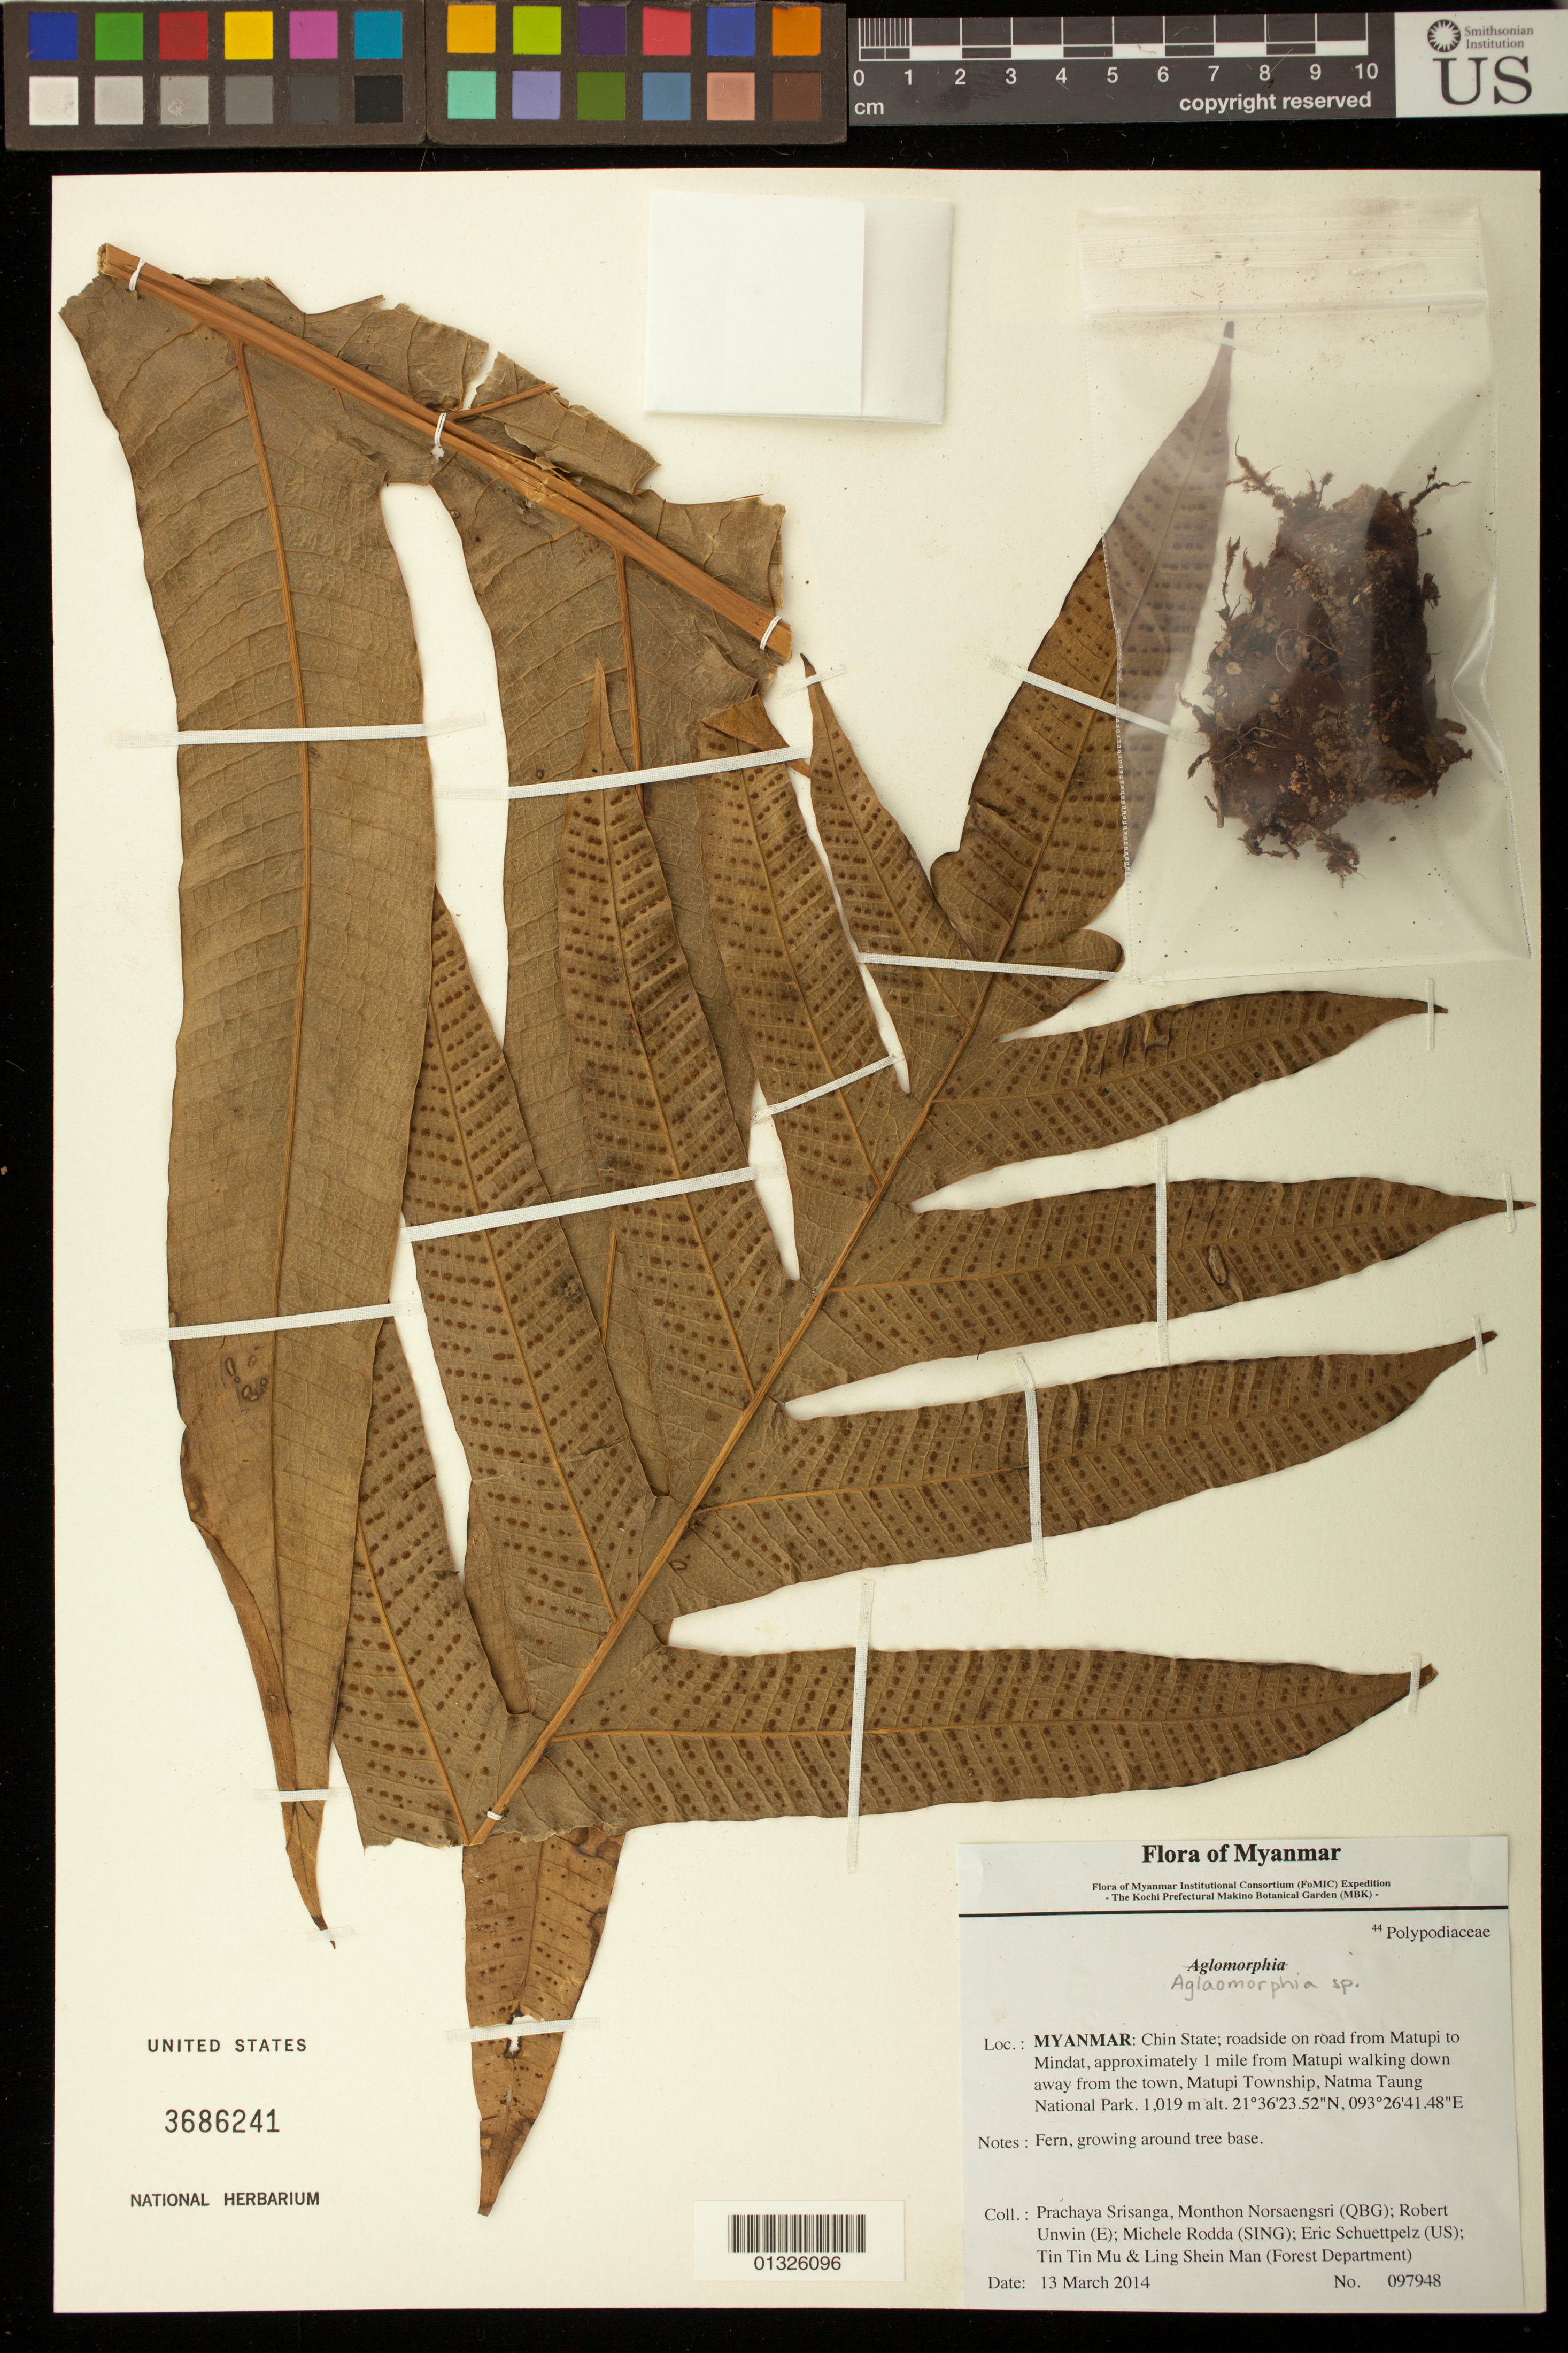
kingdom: Plantae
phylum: Tracheophyta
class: Polypodiopsida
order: Polypodiales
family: Polypodiaceae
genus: Aglaomorpha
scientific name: Aglaomorpha sp.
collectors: P. Srisanga, M. Norsaengsri, R. Unwin, M. Rodda, E. Schuettpelz, Tin Tin Mu & Ling Shein Man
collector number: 97948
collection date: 2014-03-13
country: Myanmar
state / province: Chin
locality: Roadside on road from Matupi to Mindat, approximately 1 mile from Matupi walking down away from the town, Matupi Township, Natma Taung National Park.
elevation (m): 1019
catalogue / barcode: US 3686241